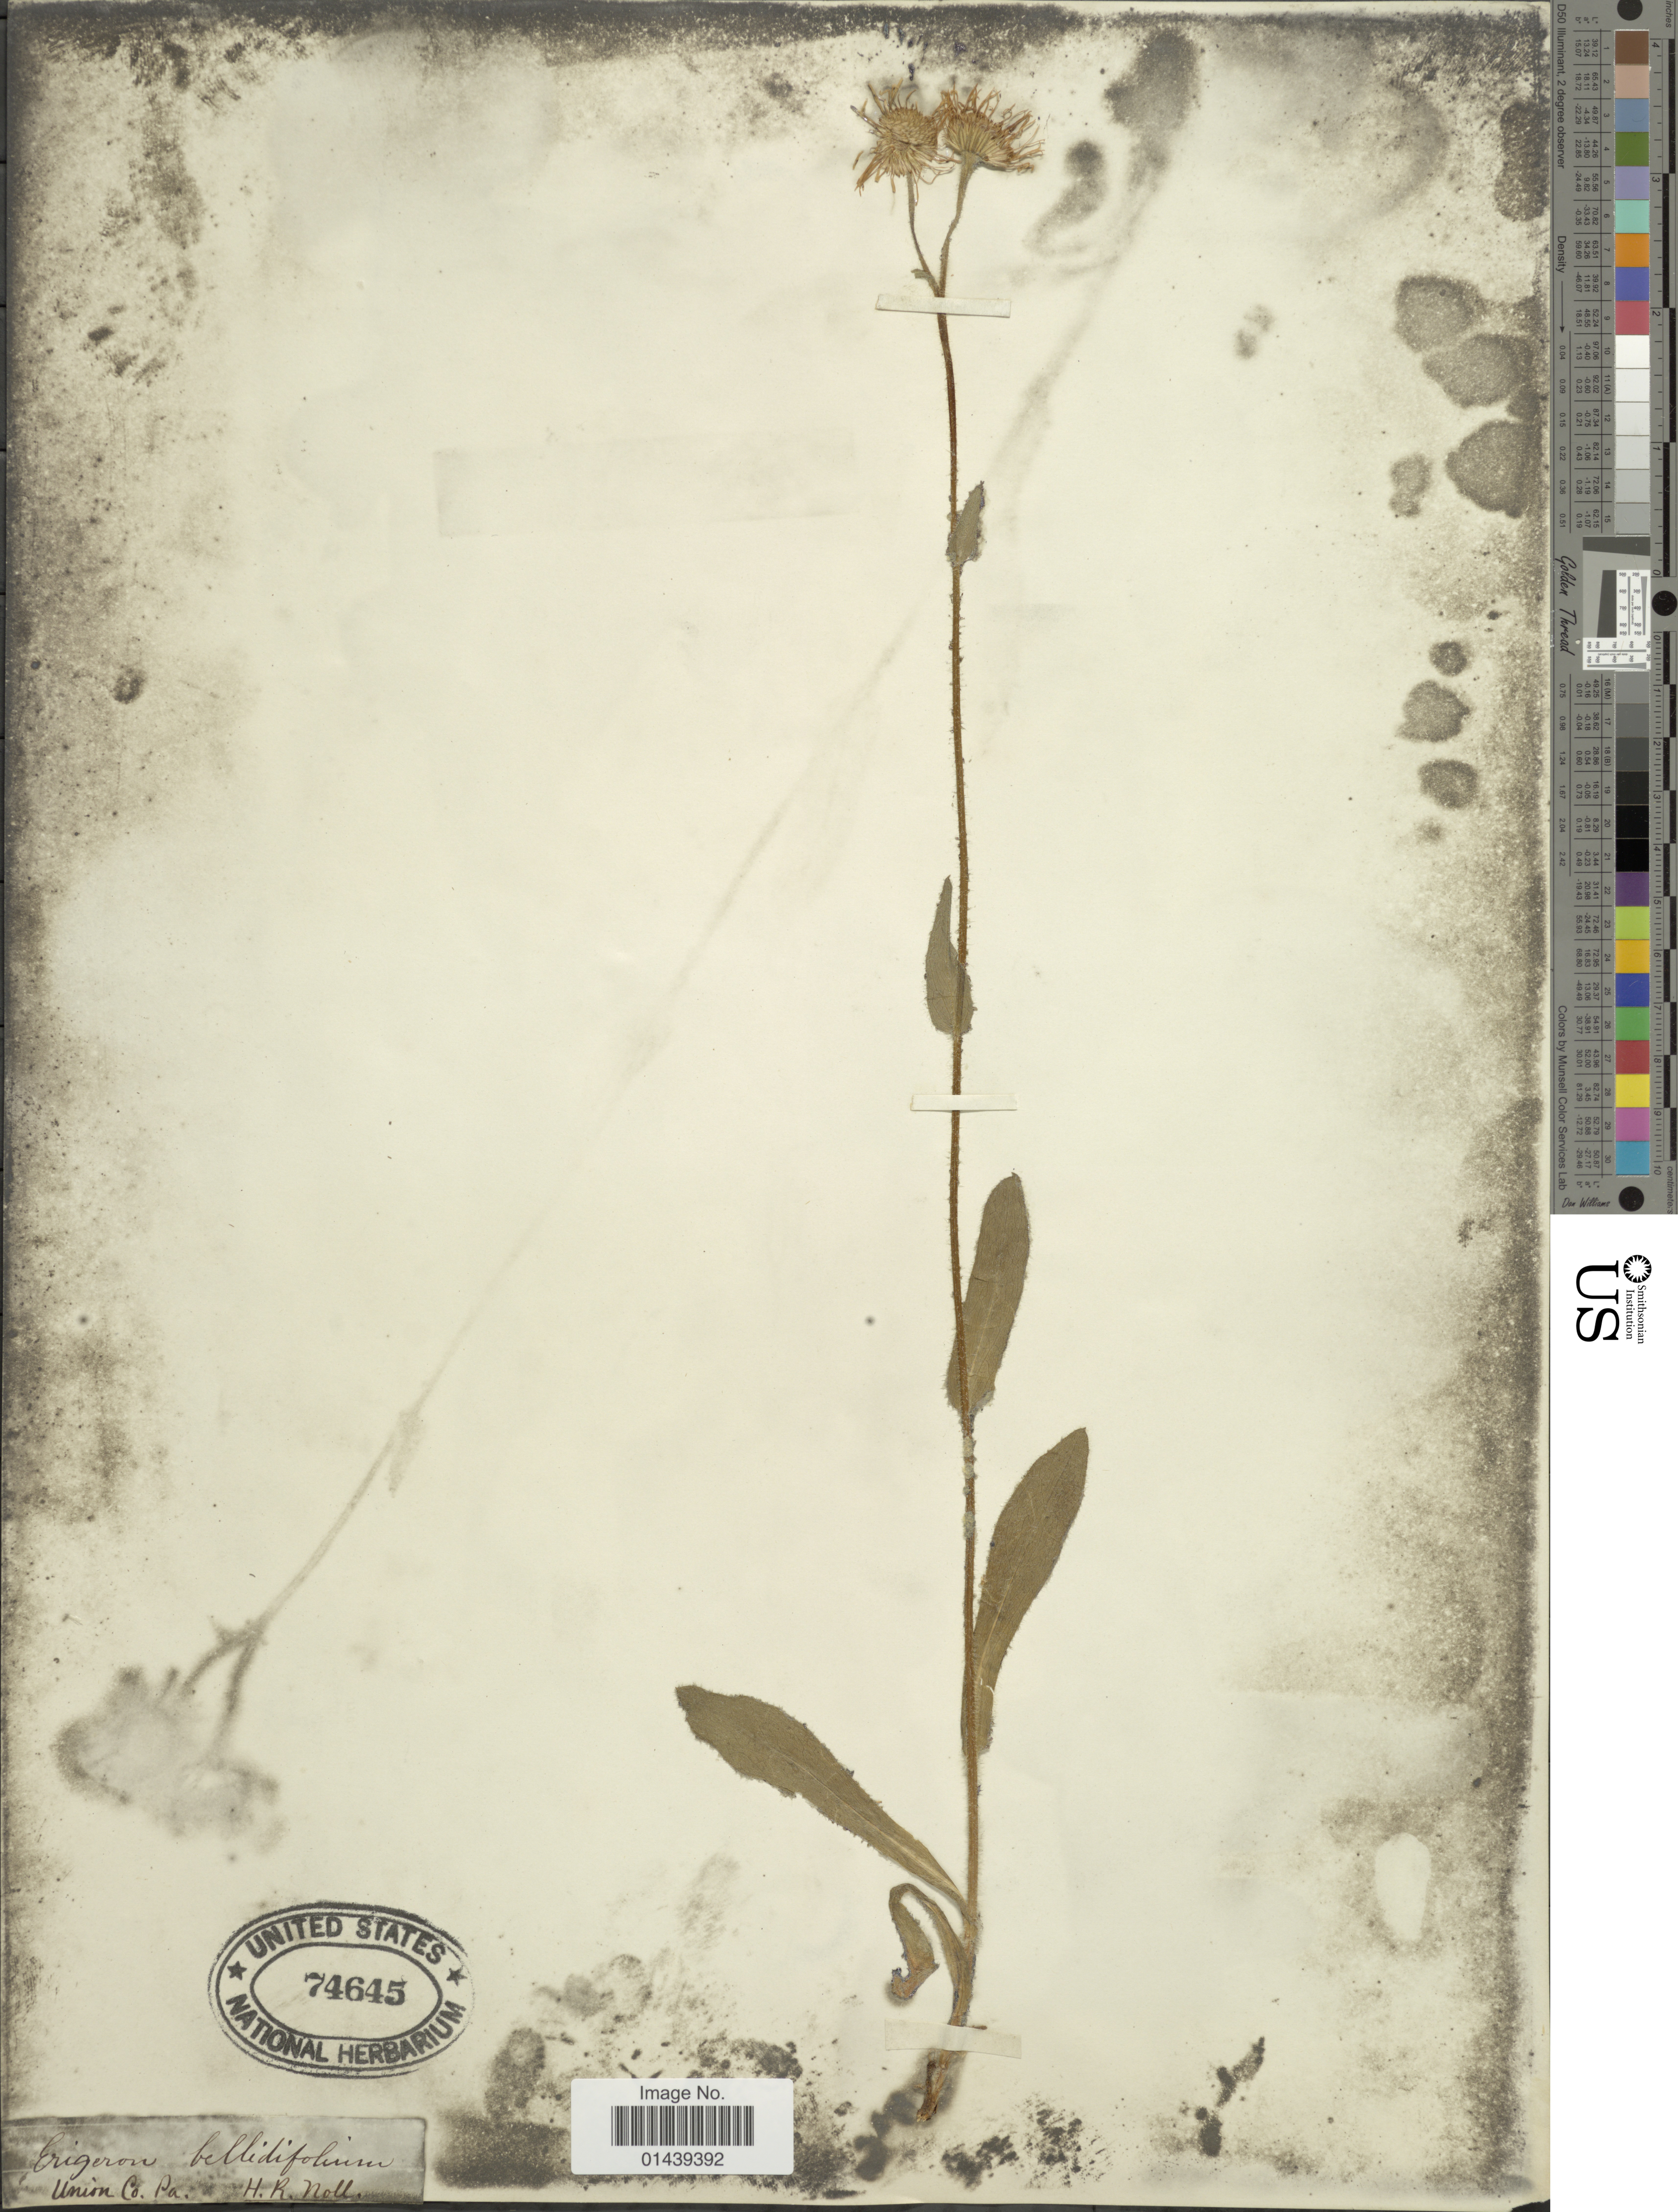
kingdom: Plantae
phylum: Tracheophyta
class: Magnoliopsida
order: Asterales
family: Asteraceae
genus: Erigeron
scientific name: Erigeron pulchellus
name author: Michx.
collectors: H. Noll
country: United States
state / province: Pennsylvania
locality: Union Co.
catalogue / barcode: US 74645